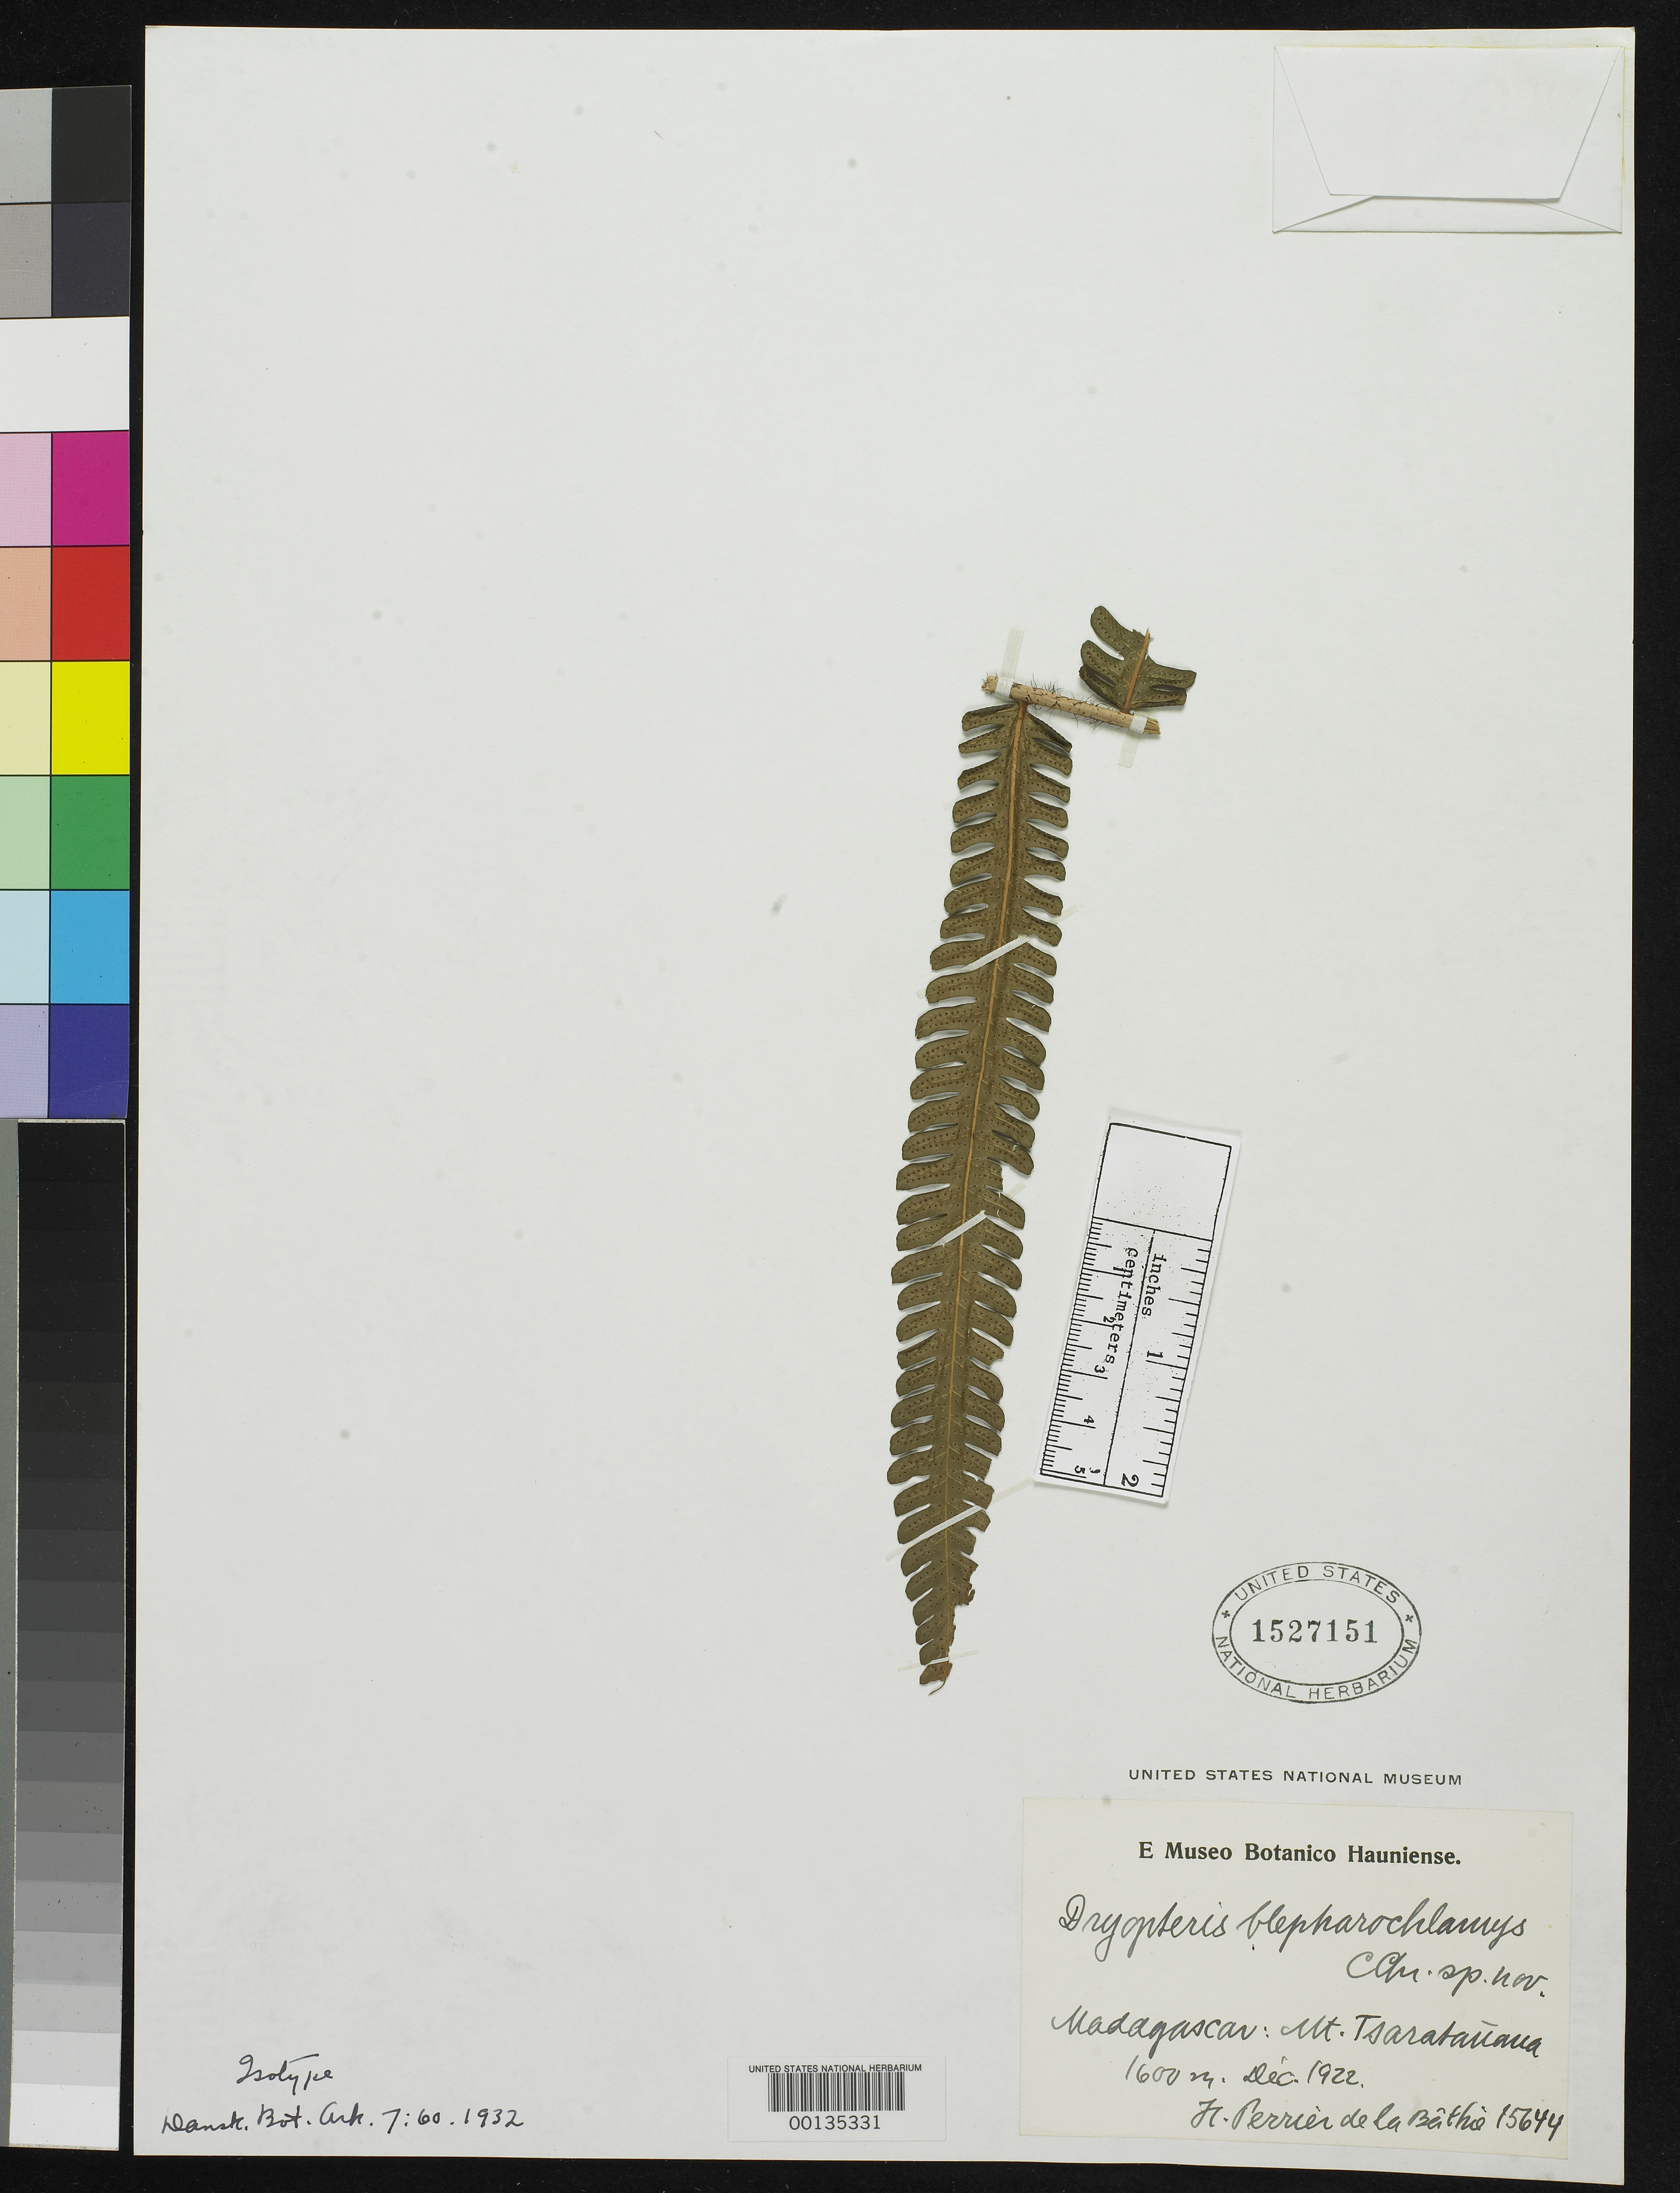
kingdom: Plantae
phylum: Tracheophyta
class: Polypodiopsida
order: Polypodiales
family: Dryopteridaceae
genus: Dryopteris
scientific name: Dryopteris blepharochlamys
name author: C. Chr.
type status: Type Collection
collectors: H. Perrier de la Bâthie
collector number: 15644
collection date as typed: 16 Dec 1922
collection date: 1922-12-16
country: Madagascar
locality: Mt. Tsaratanan.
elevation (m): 1600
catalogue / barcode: US 1527151